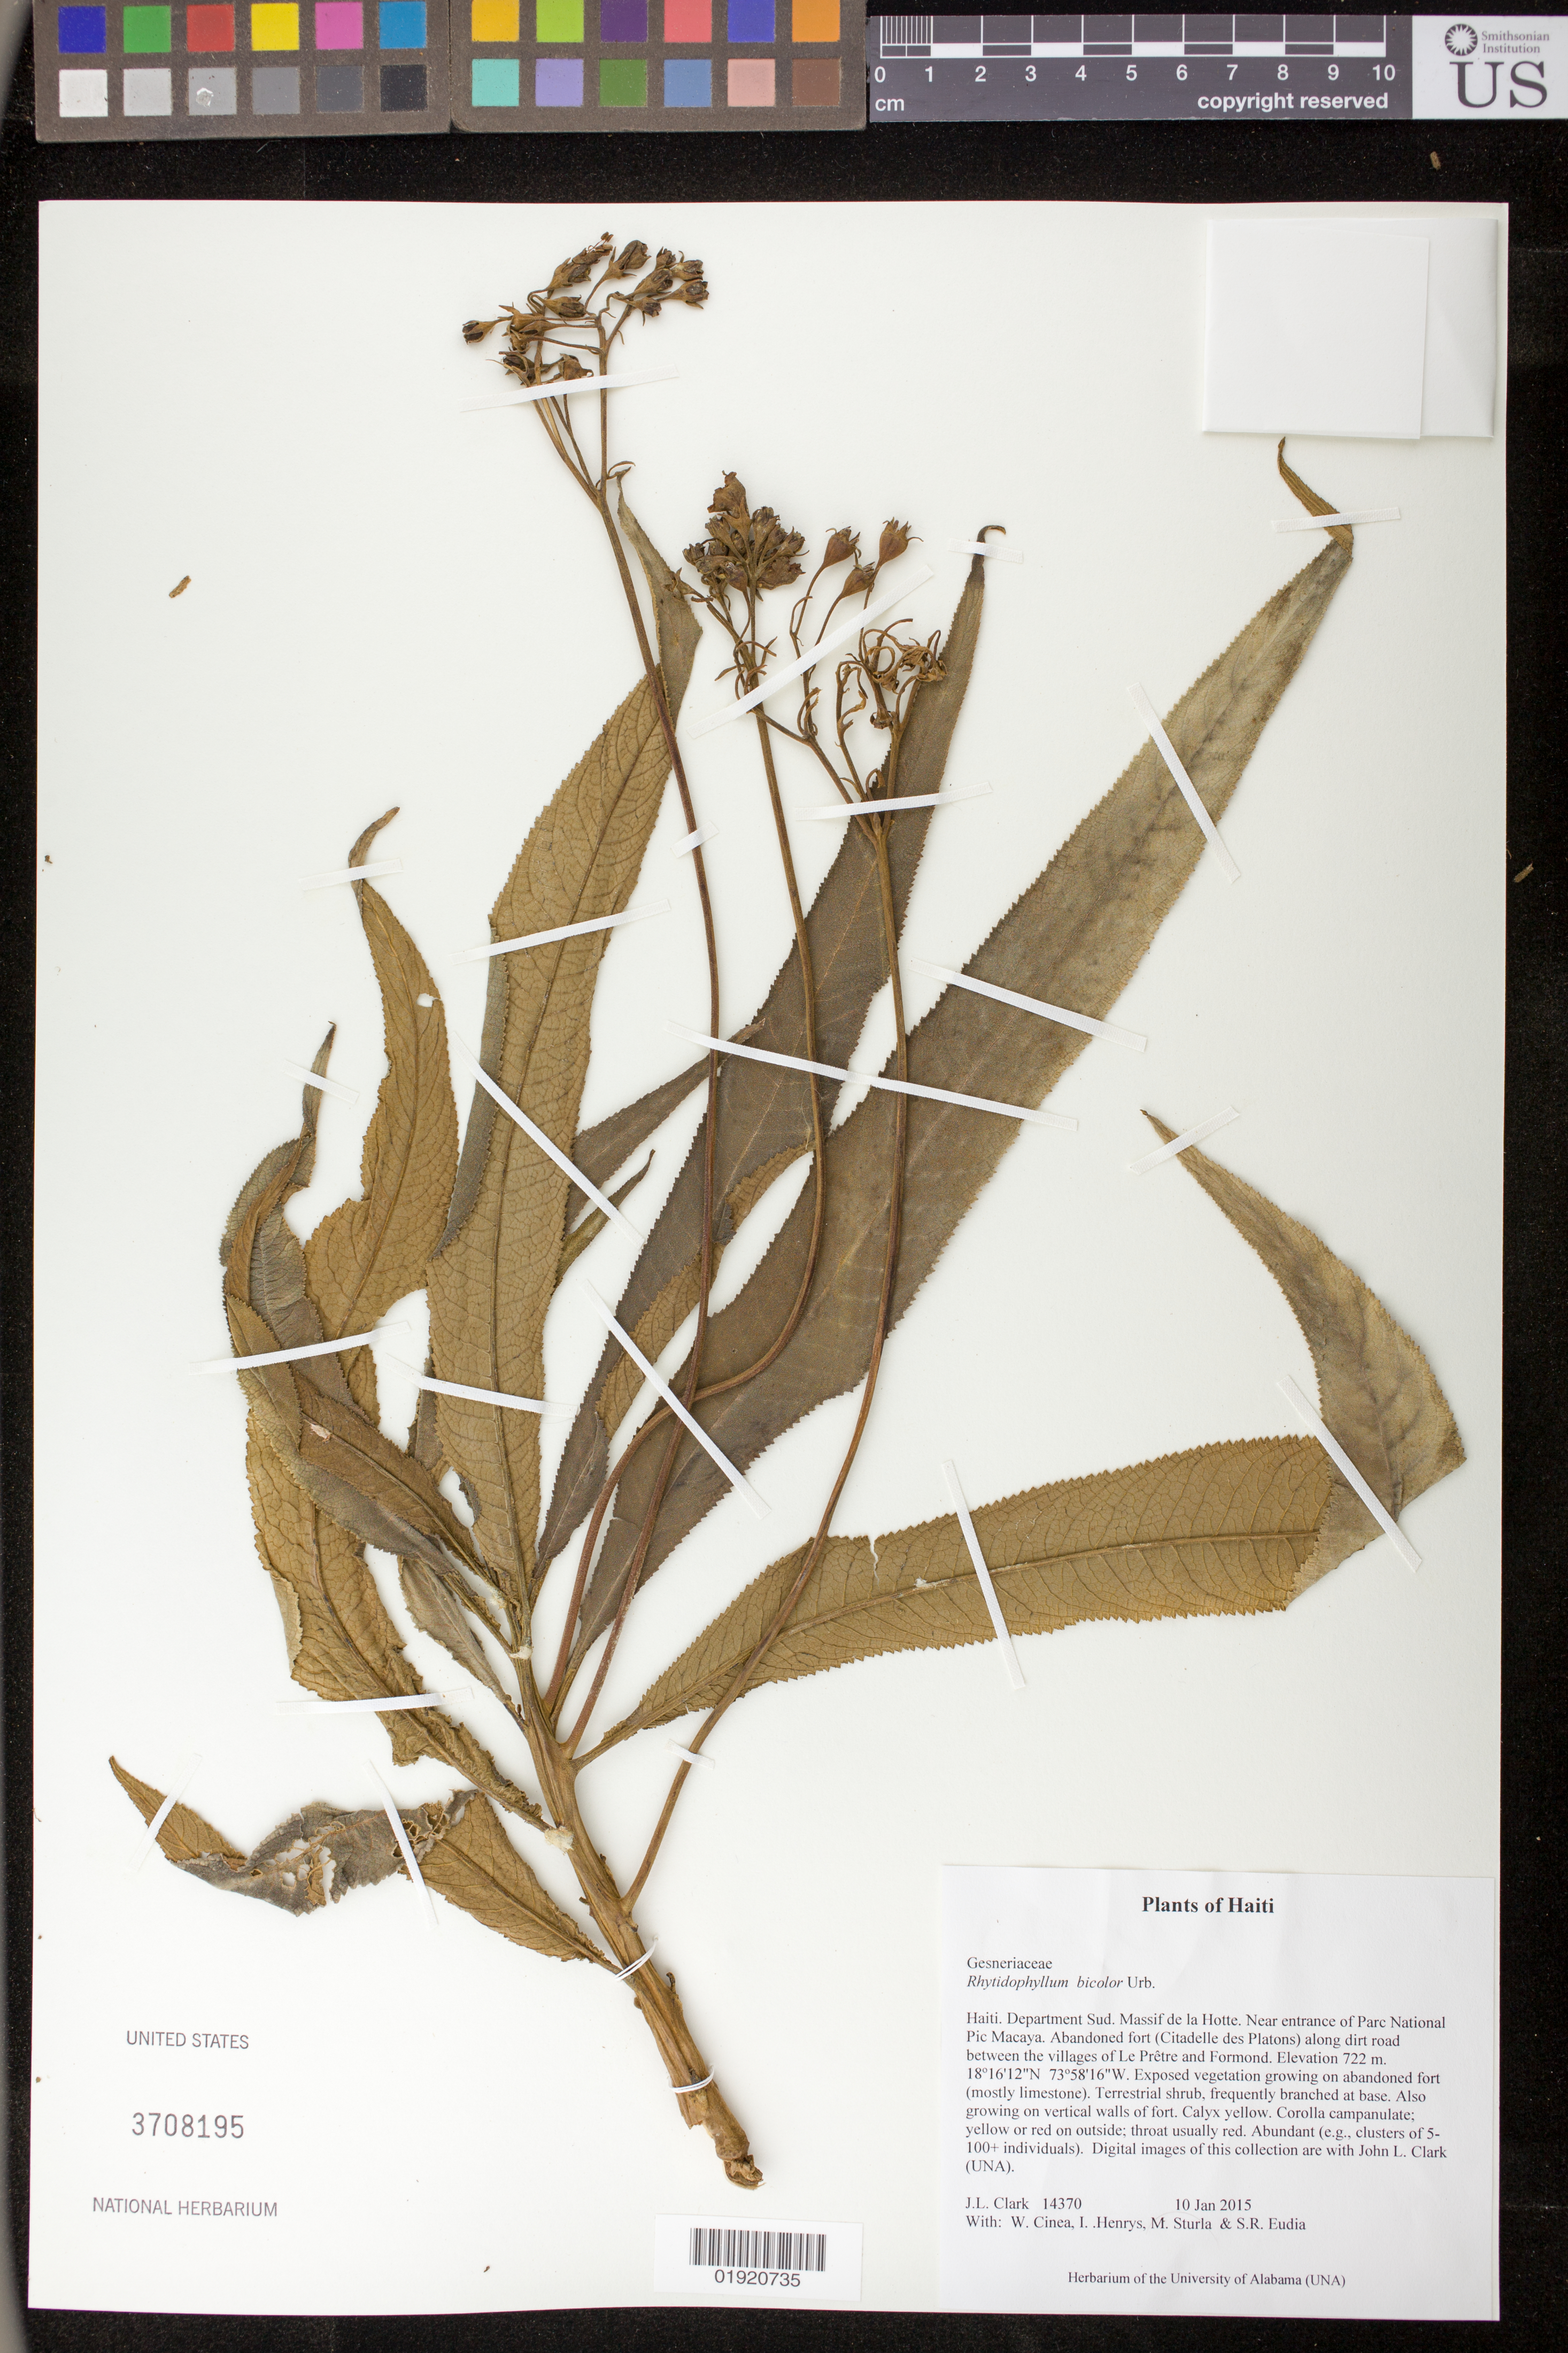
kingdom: Plantae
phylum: Tracheophyta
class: Magnoliopsida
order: Lamiales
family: Gesneriaceae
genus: Gesneria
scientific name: Gesneria bicolor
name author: (Urban) Simon Joly & J.L. Clark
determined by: Skog, Laurence E.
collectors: J. L. Clark, W. Cinea, I. Henrys, M. Sturla & S. Eudia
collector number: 14370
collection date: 2015-01-10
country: Haiti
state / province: Sud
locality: Haiti. Department Sud. Massif de la Hotte. Near entrance of Parc National Pic Macaya. Abandoned fort (Citadelle des Platons) along dirt road between the villages of Le Pretre and Formond.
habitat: Exposed vegetation growing on abandoned fort (mostly limestone). Also growing on vertical walls of fort.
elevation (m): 722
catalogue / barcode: US 3708195